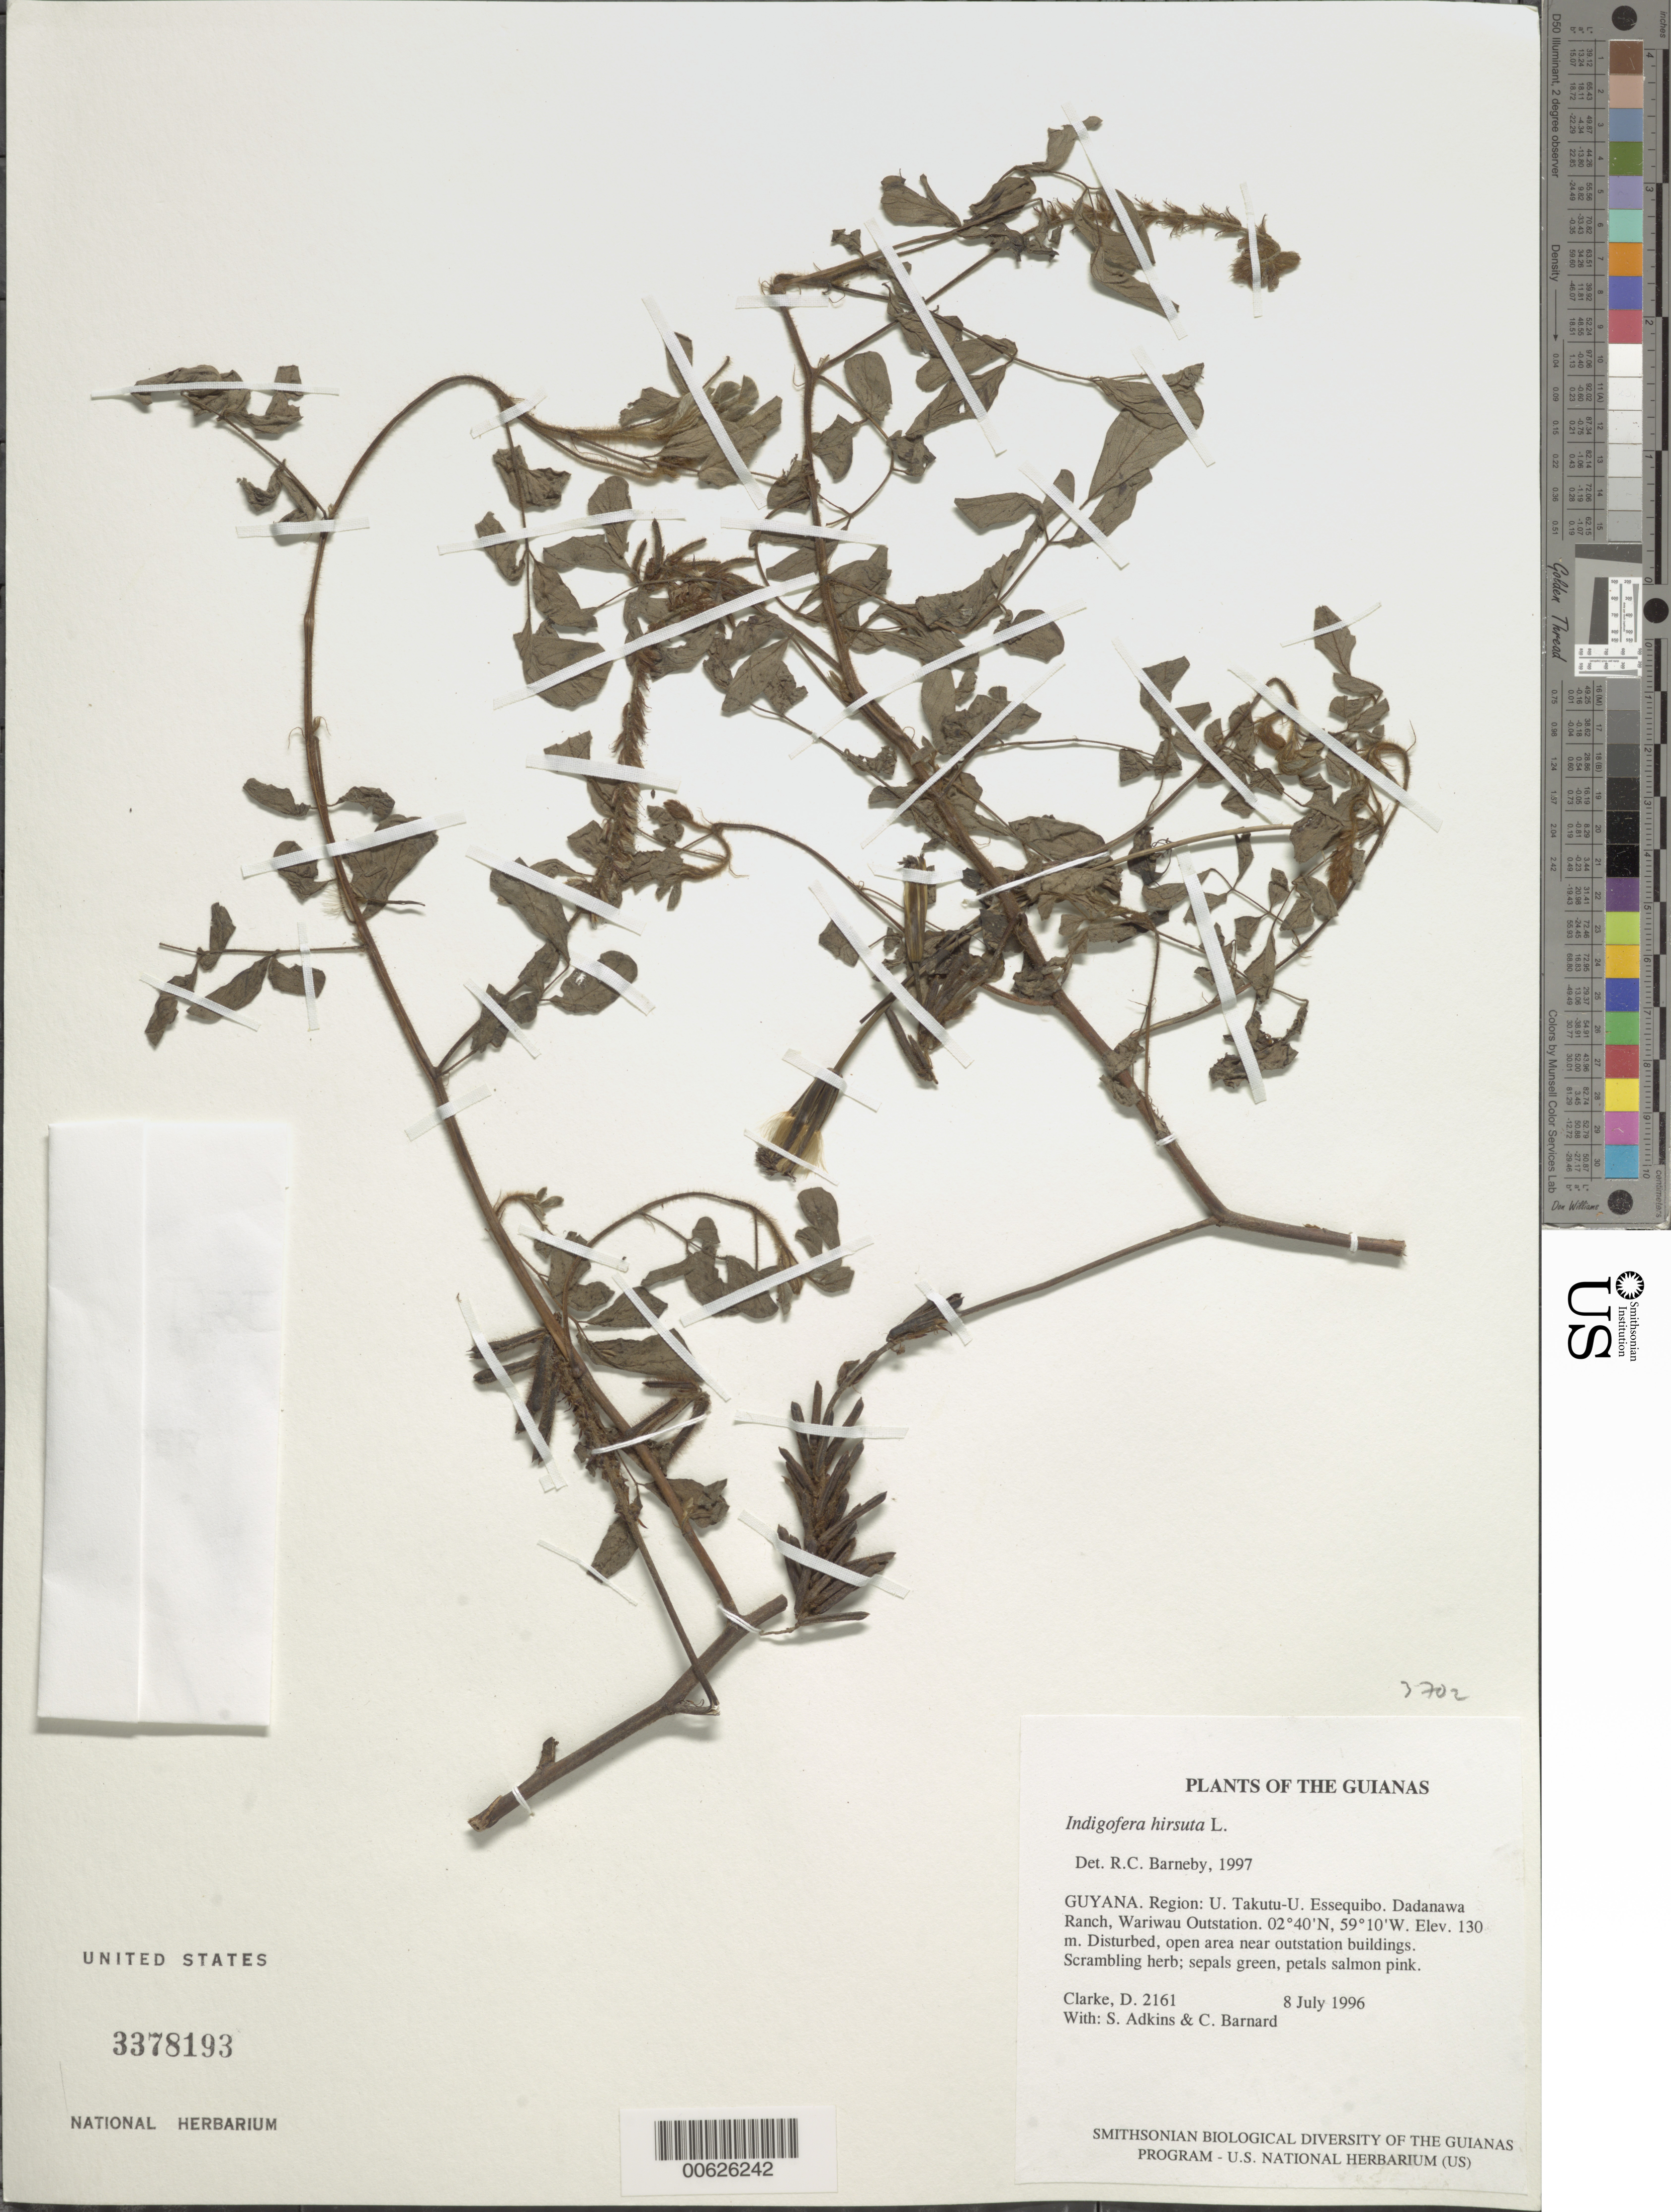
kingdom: Plantae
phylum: Tracheophyta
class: Magnoliopsida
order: Fabales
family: Fabaceae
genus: Indigofera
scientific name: Indigofera hirsuta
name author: L.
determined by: Barneby, Rupert C., (NY)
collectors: H. D. Clarke, S. Adkins & C. Bernard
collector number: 2161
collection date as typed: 8 July 1996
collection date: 1996-07-08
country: Guyana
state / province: U. Takutu-U. Essequibo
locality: Dadanawa Ranch, Wariwau Outstation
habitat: Disturbed, open area near outstation buildings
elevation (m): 130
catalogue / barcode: US 3378193